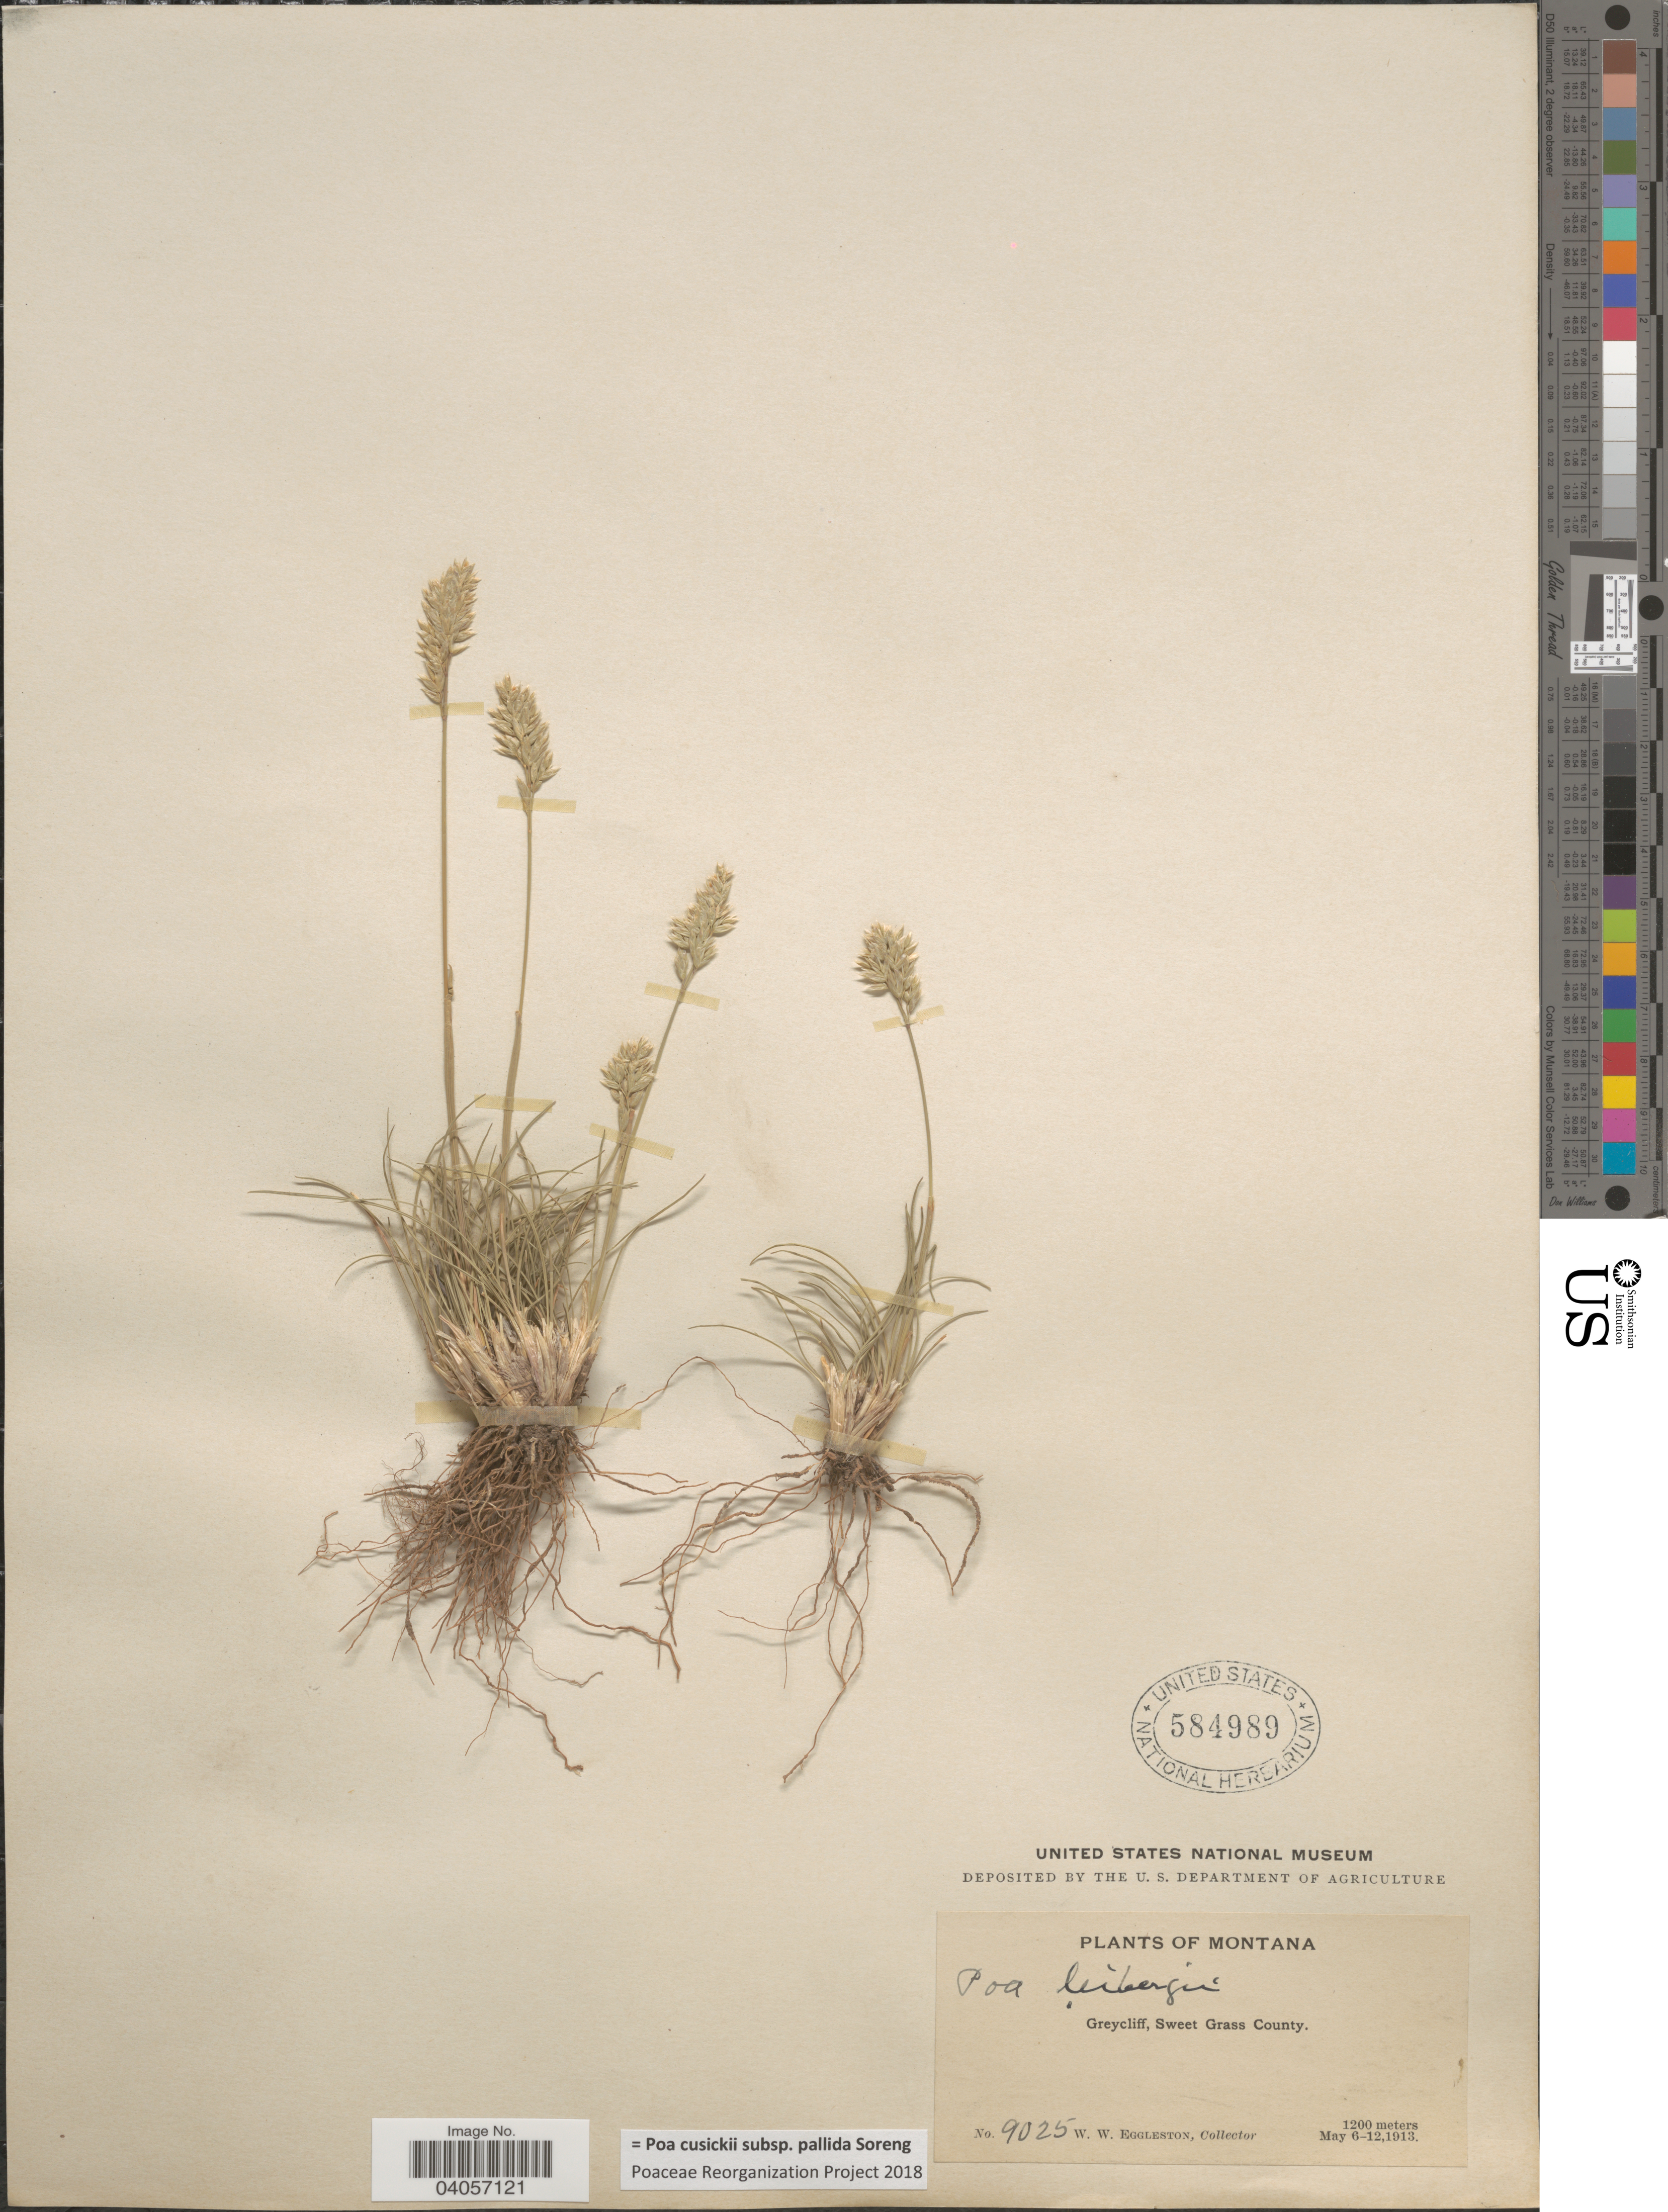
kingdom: Plantae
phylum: Tracheophyta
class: Liliopsida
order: Poales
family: Poaceae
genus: Poa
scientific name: Poa cusickii subsp. pallida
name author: Soreng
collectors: W. W. Eggleston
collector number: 9025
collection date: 1913-05-06/1913-05-12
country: United States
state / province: Montana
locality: Greycliff, Sweet Grass County.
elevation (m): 1200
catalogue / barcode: US 584989